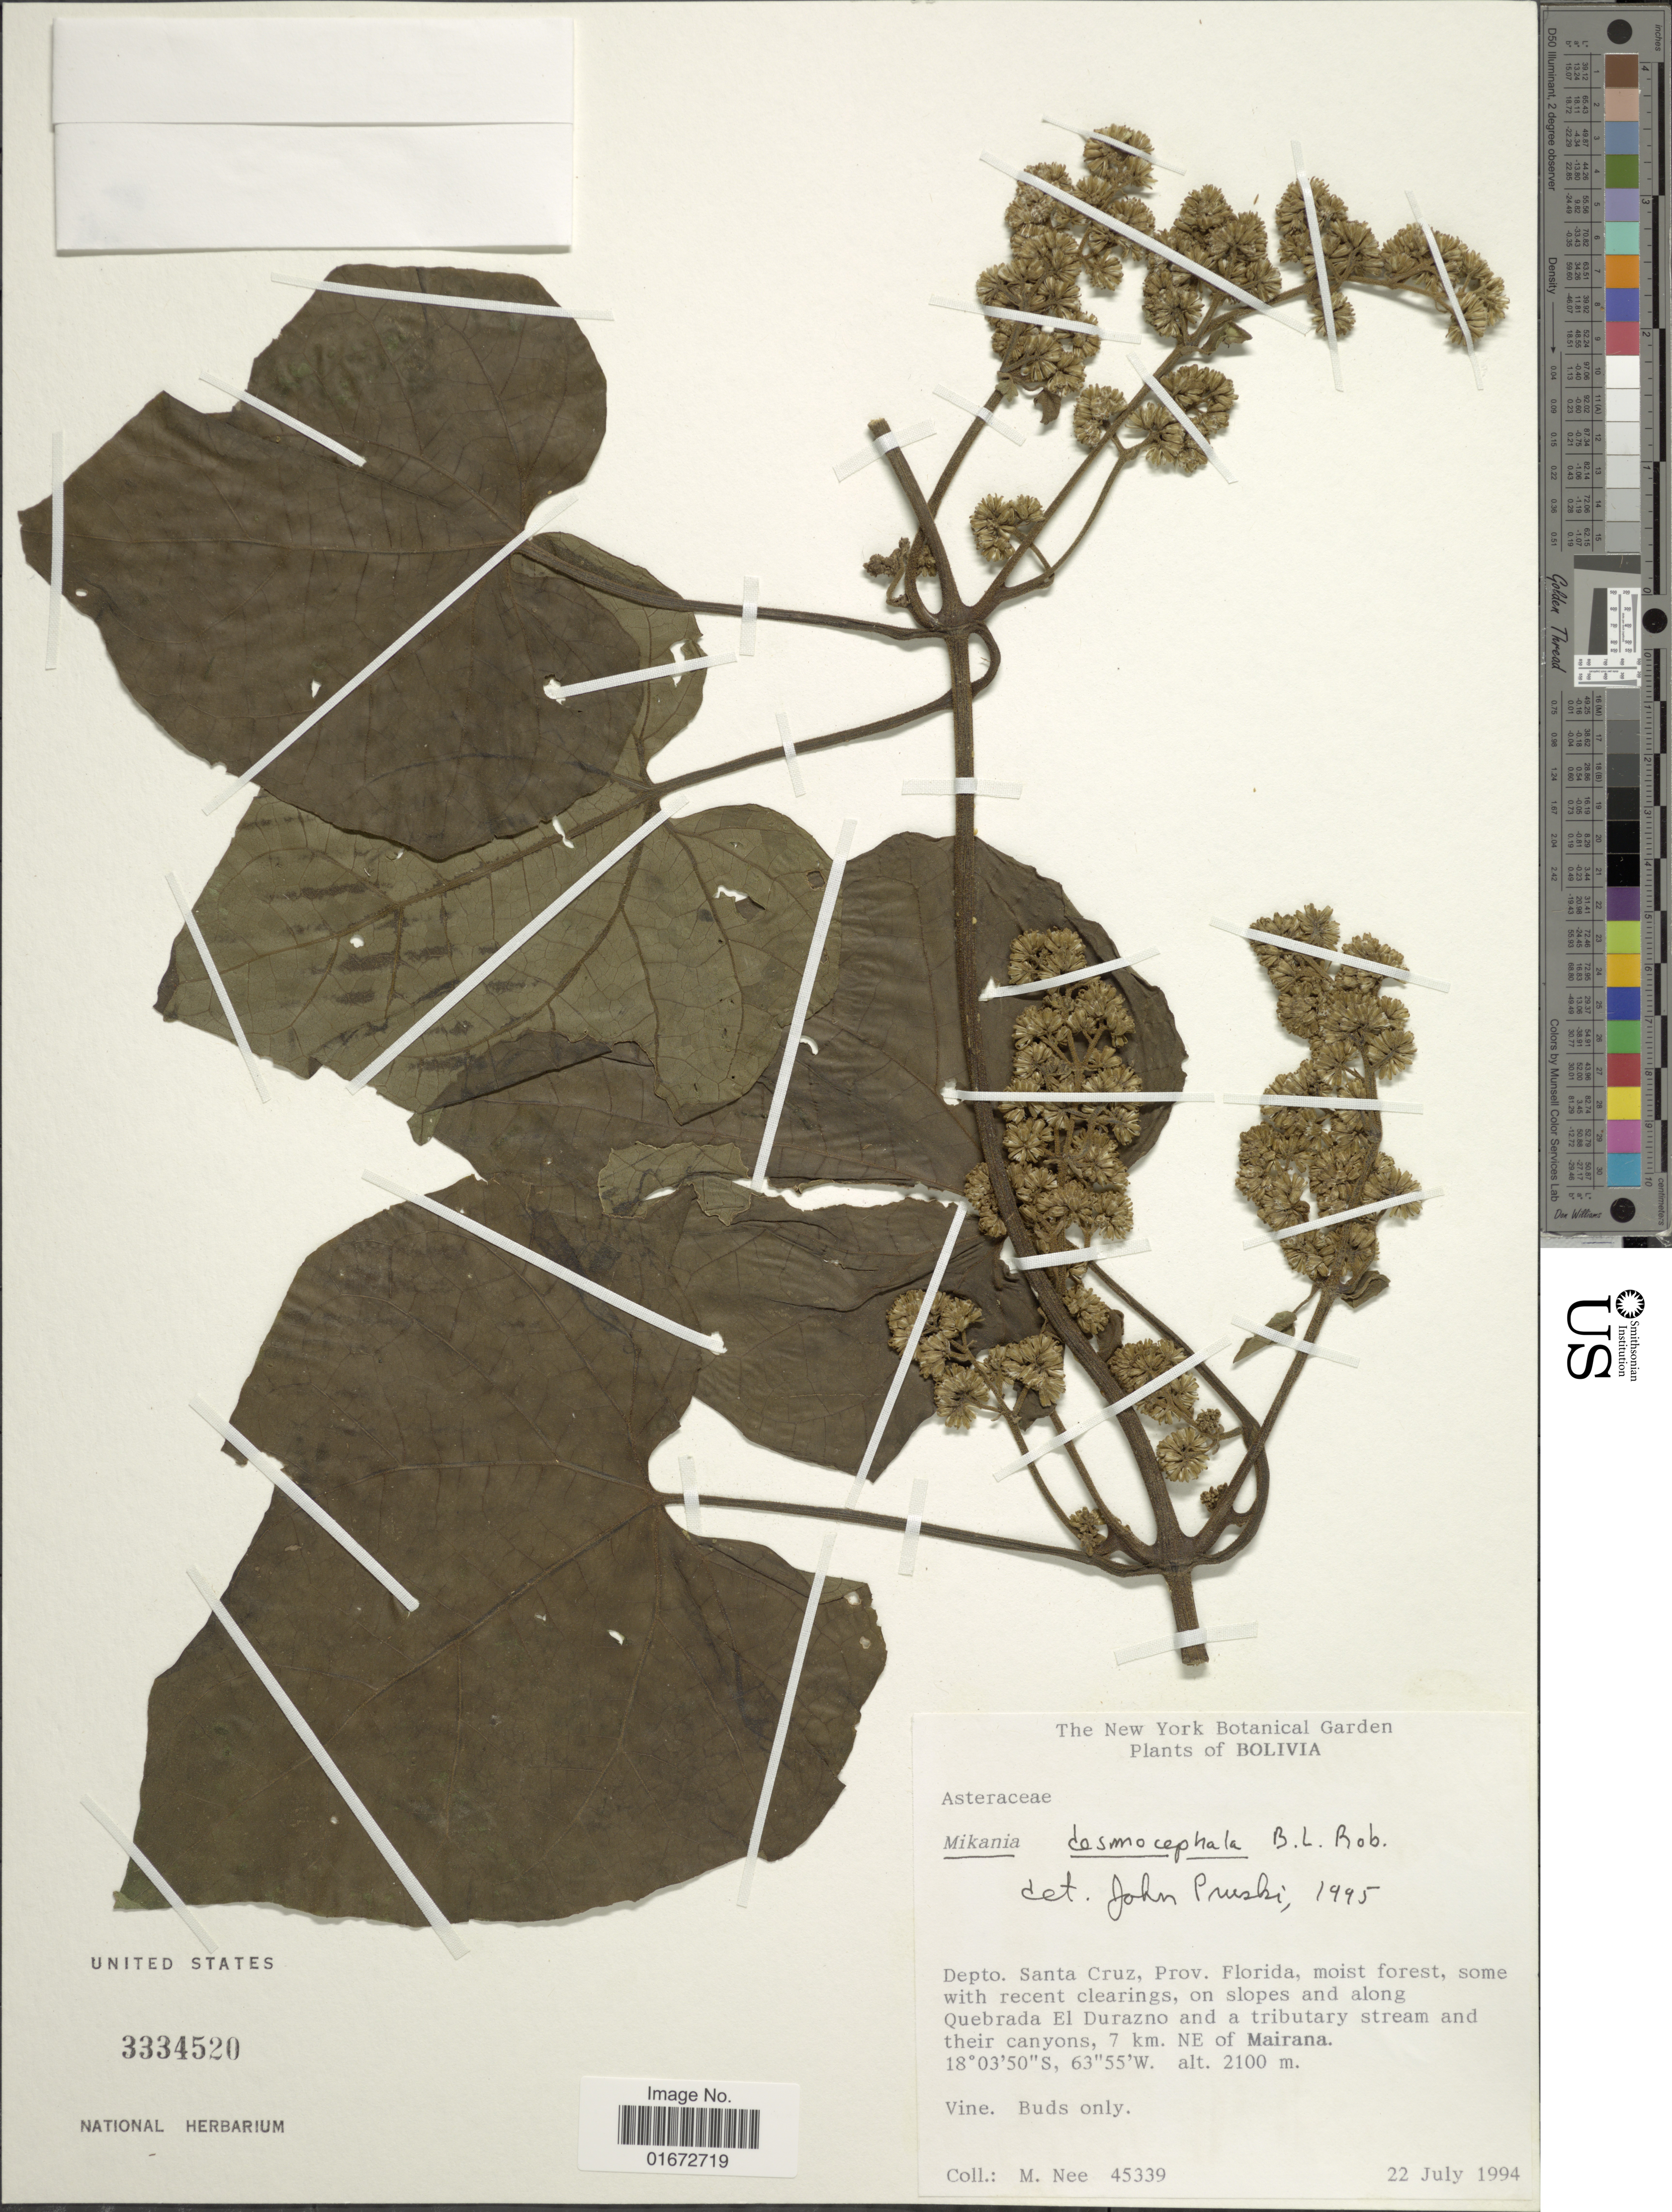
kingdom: Plantae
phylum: Tracheophyta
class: Magnoliopsida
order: Asterales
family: Asteraceae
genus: Mikania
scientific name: Mikania desmocephala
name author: B.L. Rob.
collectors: M. Nee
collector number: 45339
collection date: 1994-07-22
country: Bolivia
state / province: Santa Cruz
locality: Depto. Santa Cruz, Prov. Florida, moist forest, some with recent clearings, on slopes and along Quebrada El Durazno and a tributary stream and their canyons, 7 km. NE of Mairana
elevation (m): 2100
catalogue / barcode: US 3334520